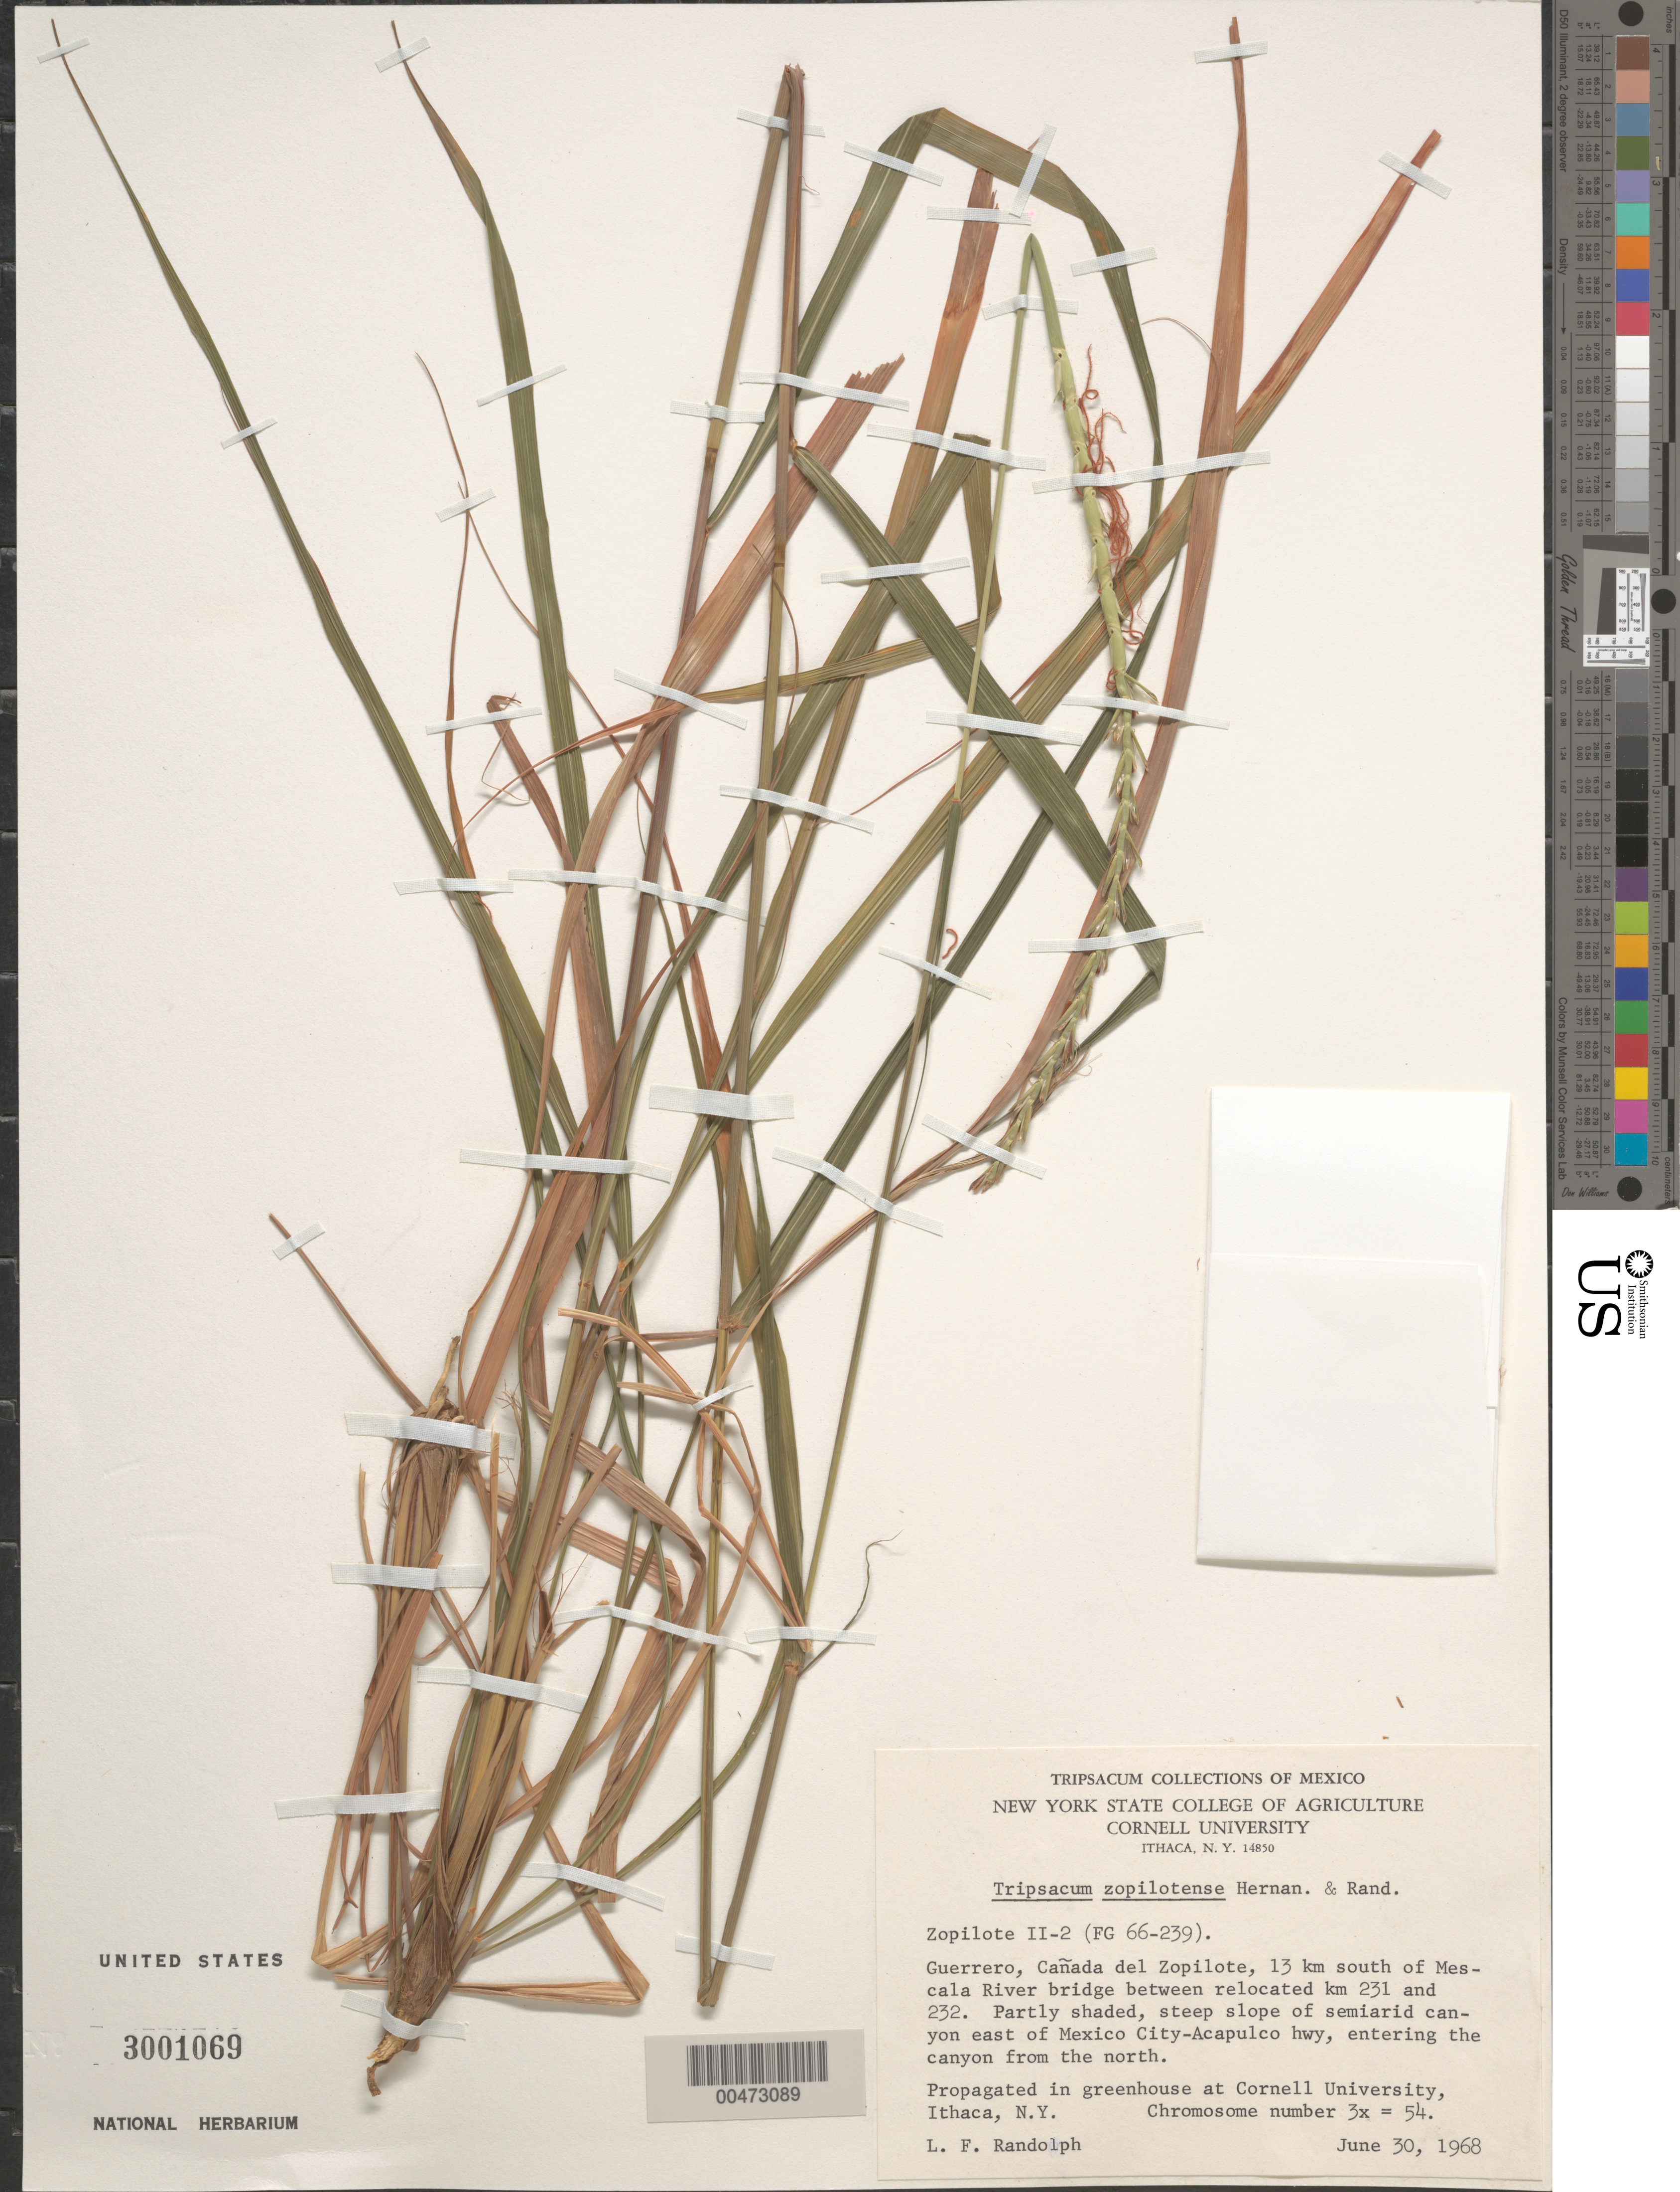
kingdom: Plantae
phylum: Tracheophyta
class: Liliopsida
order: Poales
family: Poaceae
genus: Tripsacum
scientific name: Tripsacum zapolitense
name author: Hern.-Xol. & Randolph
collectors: L. F. Randolph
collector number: Fg66-239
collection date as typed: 30 Jun 1968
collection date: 1968-06-30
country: United States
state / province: New York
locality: Cornell univ. greenhouse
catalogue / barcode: US 3001069